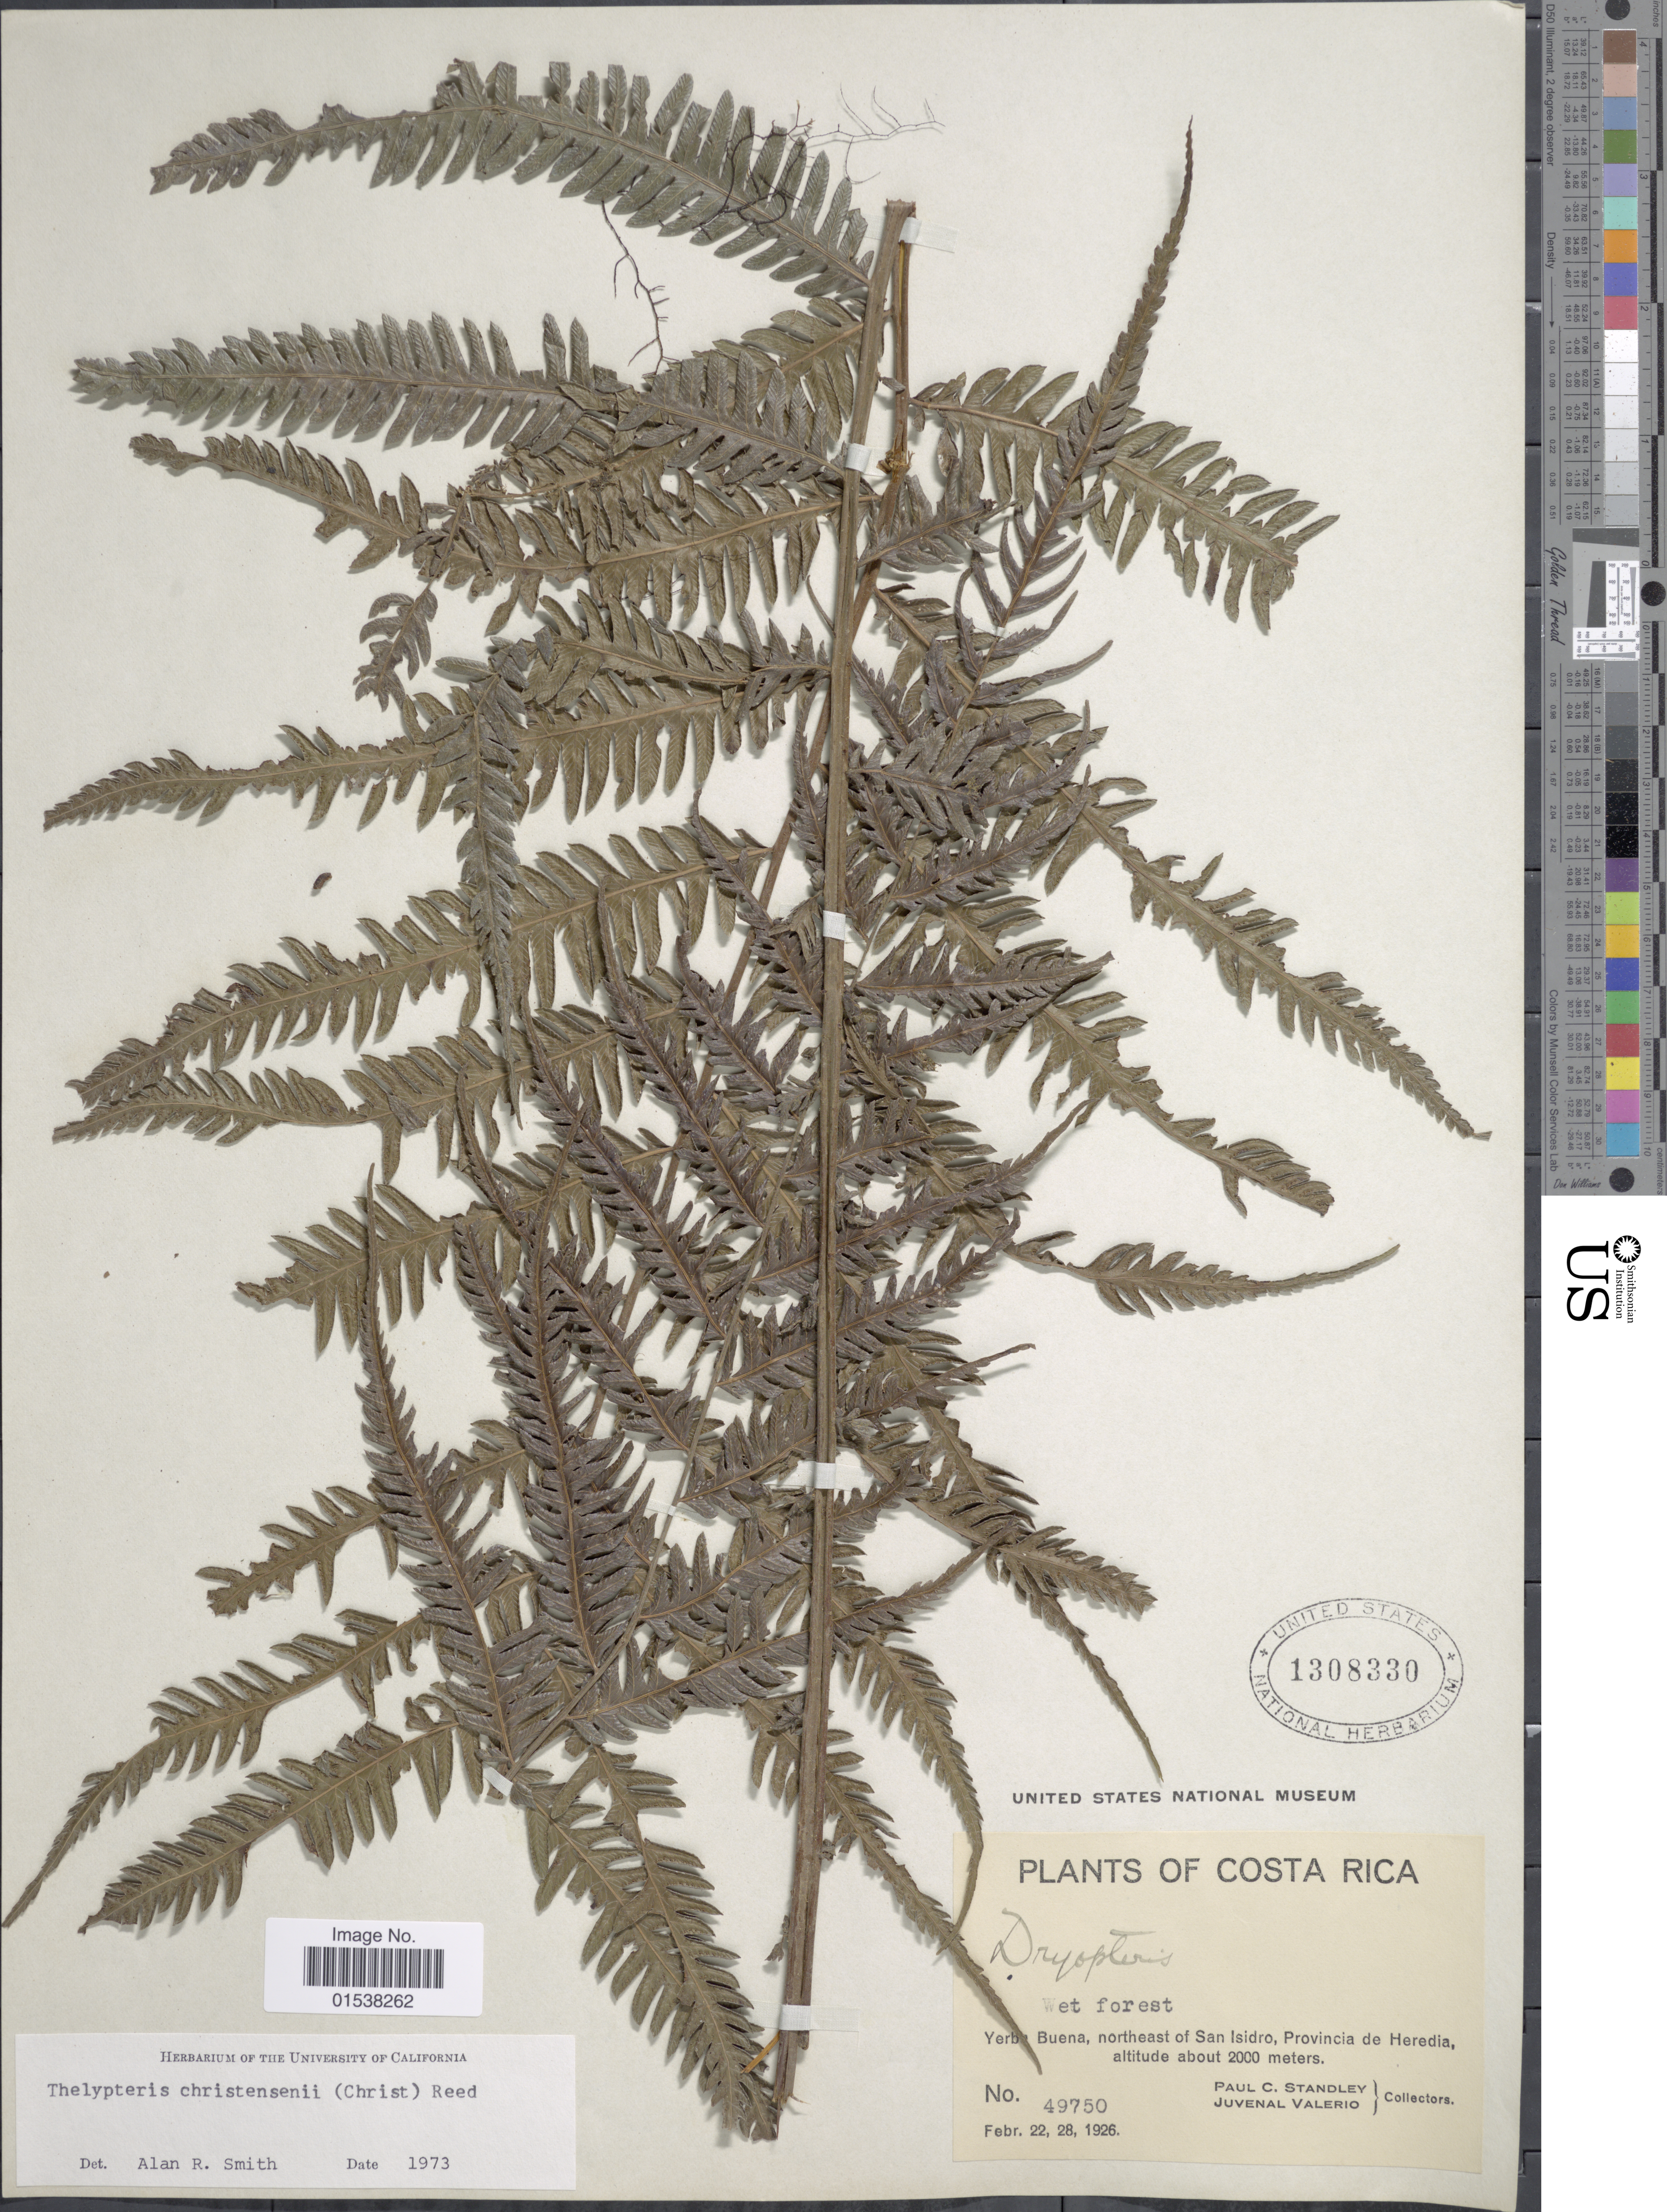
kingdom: Plantae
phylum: Tracheophyta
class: Polypodiopsida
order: Polypodiales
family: Thelypteridaceae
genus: Amauropelta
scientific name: Amauropelta christensenii (Christ) comb. nov., ined. 2015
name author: (Christ)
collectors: P. C. Standley & J. Valerio R.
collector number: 49750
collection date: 1926-02-22/1926-02-28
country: Costa Rica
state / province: Heredia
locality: Yerb Buena, northeast of San Isidro, provincia de Heredia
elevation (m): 2000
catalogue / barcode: US 1308330